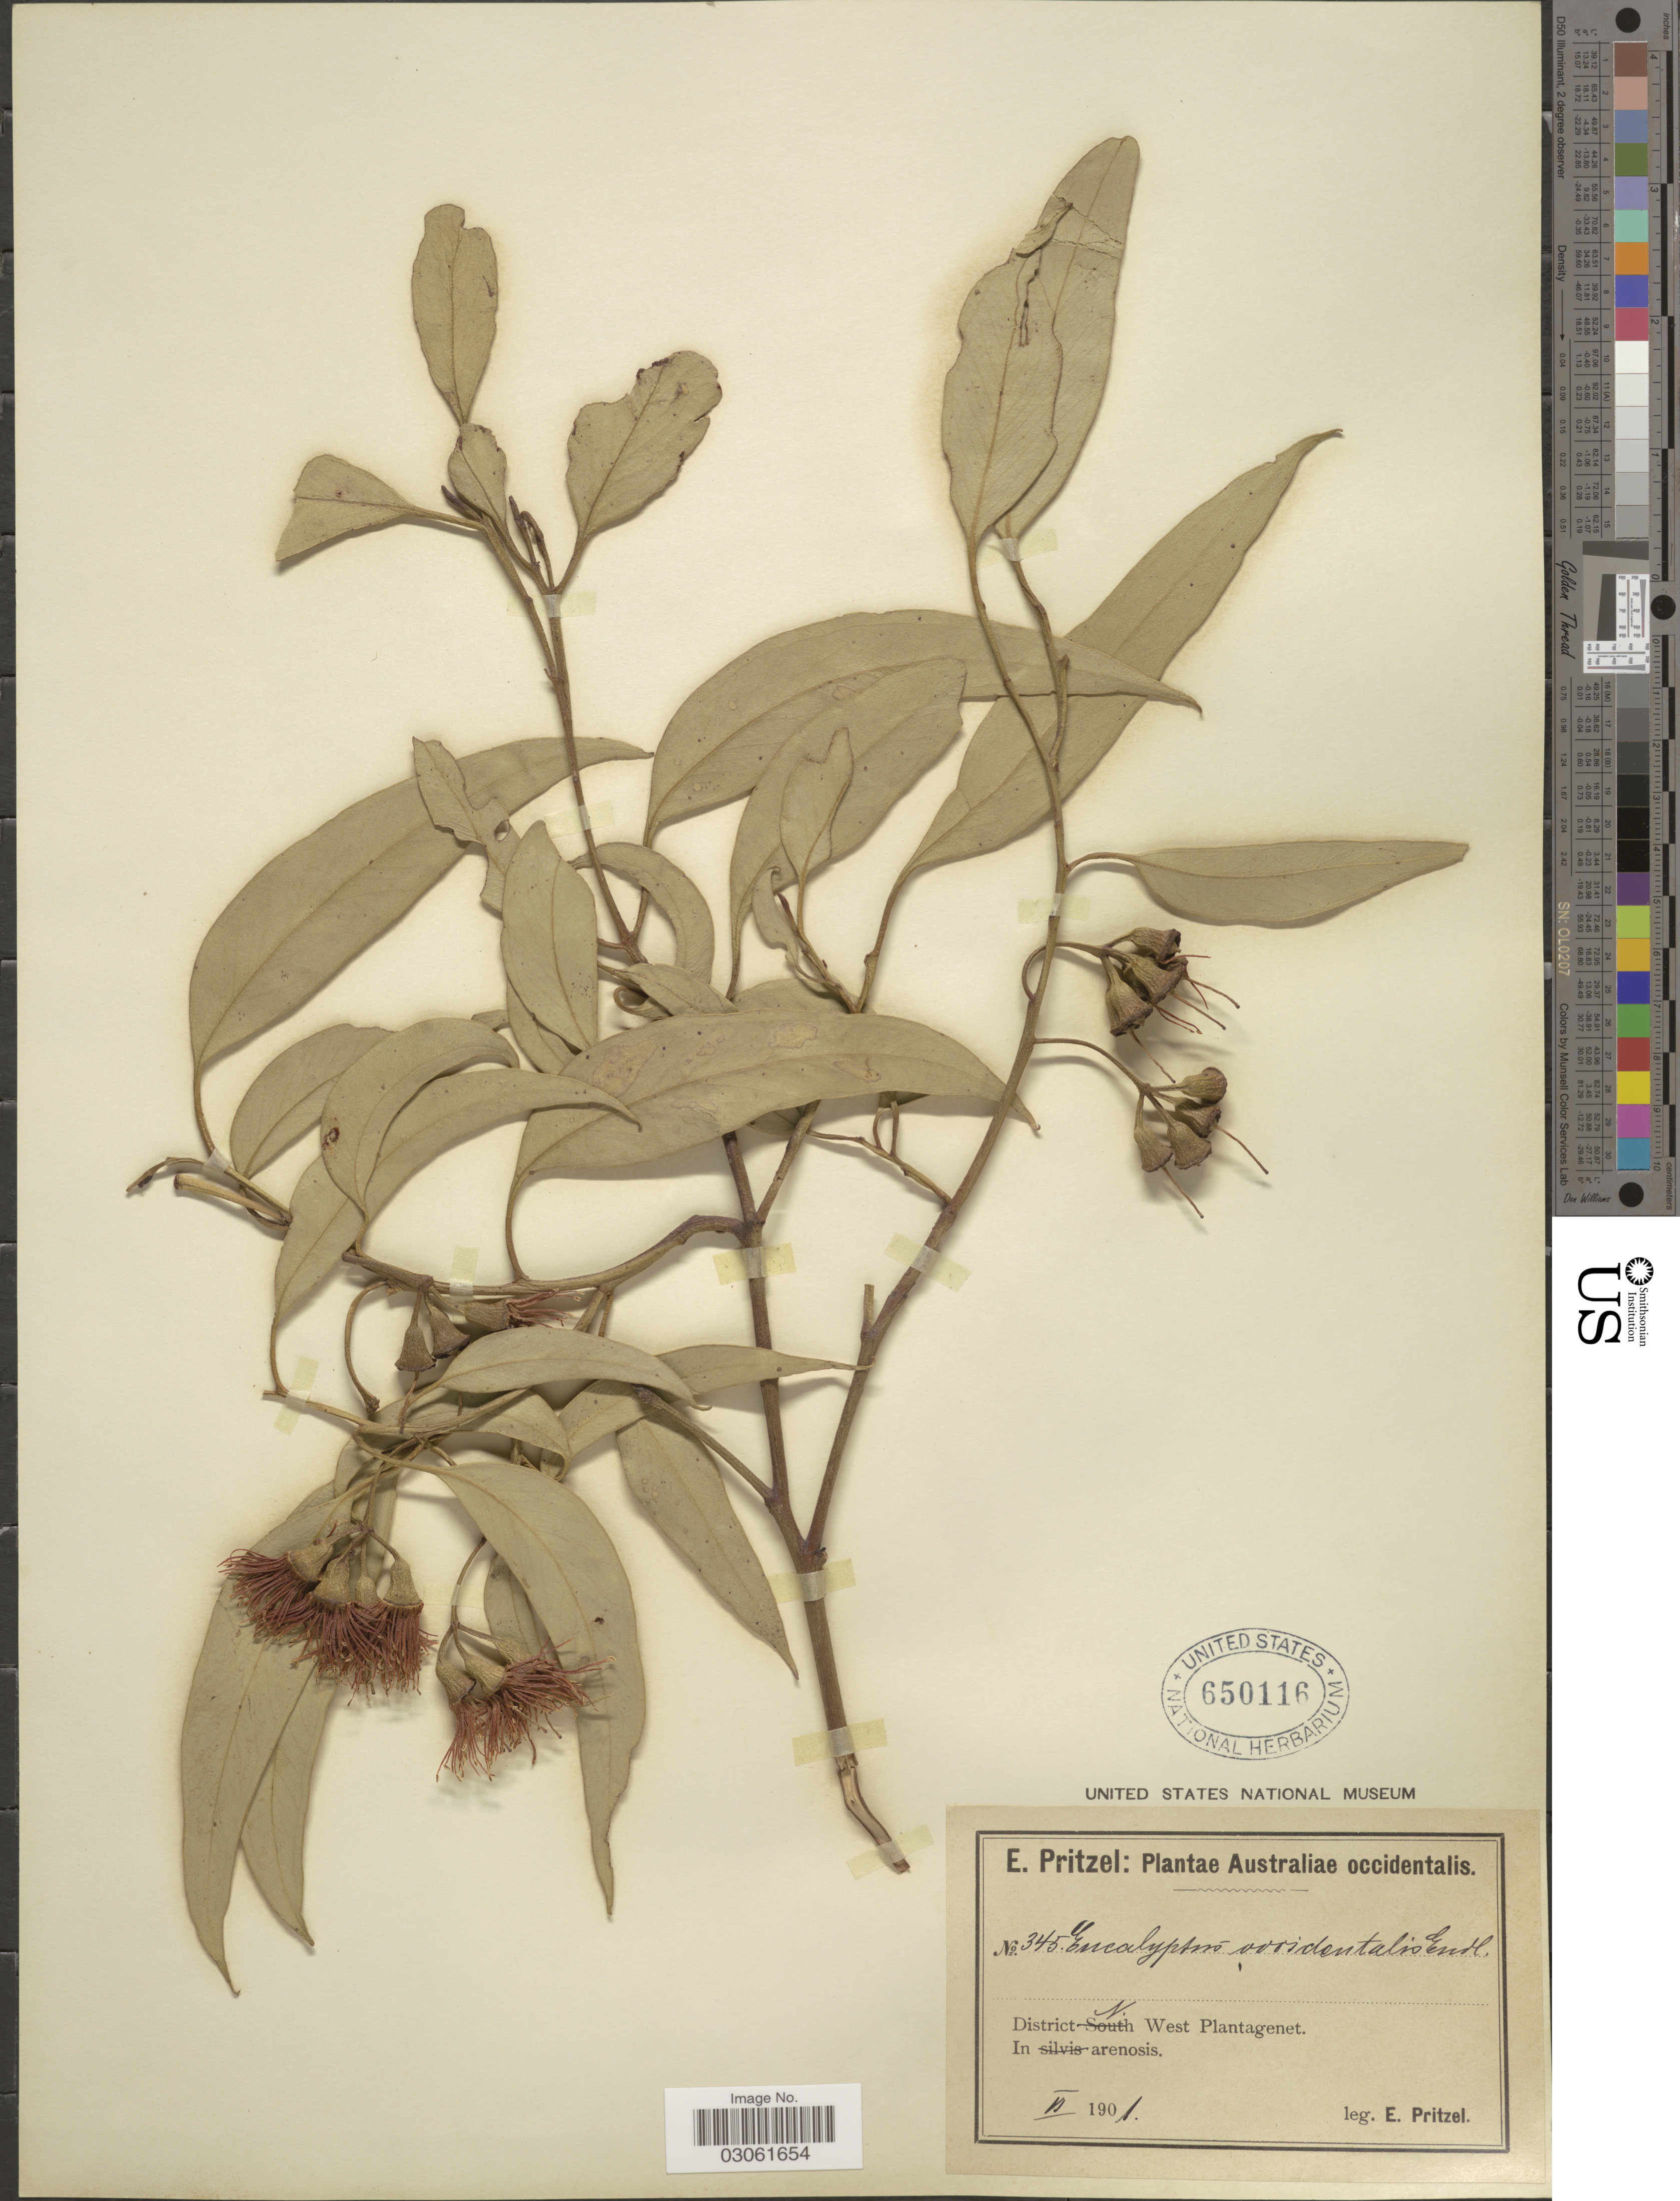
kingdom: Plantae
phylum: Tracheophyta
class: Magnoliopsida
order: Myrtales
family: Myrtaceae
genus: Eucalyptus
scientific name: Eucalyptus occidentalis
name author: Endl.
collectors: E. G. Pritzel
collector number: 345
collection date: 1901-06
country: Australia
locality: Australiae occidentalis. District N West Plantagenet. In arenosis.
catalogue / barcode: US 650116